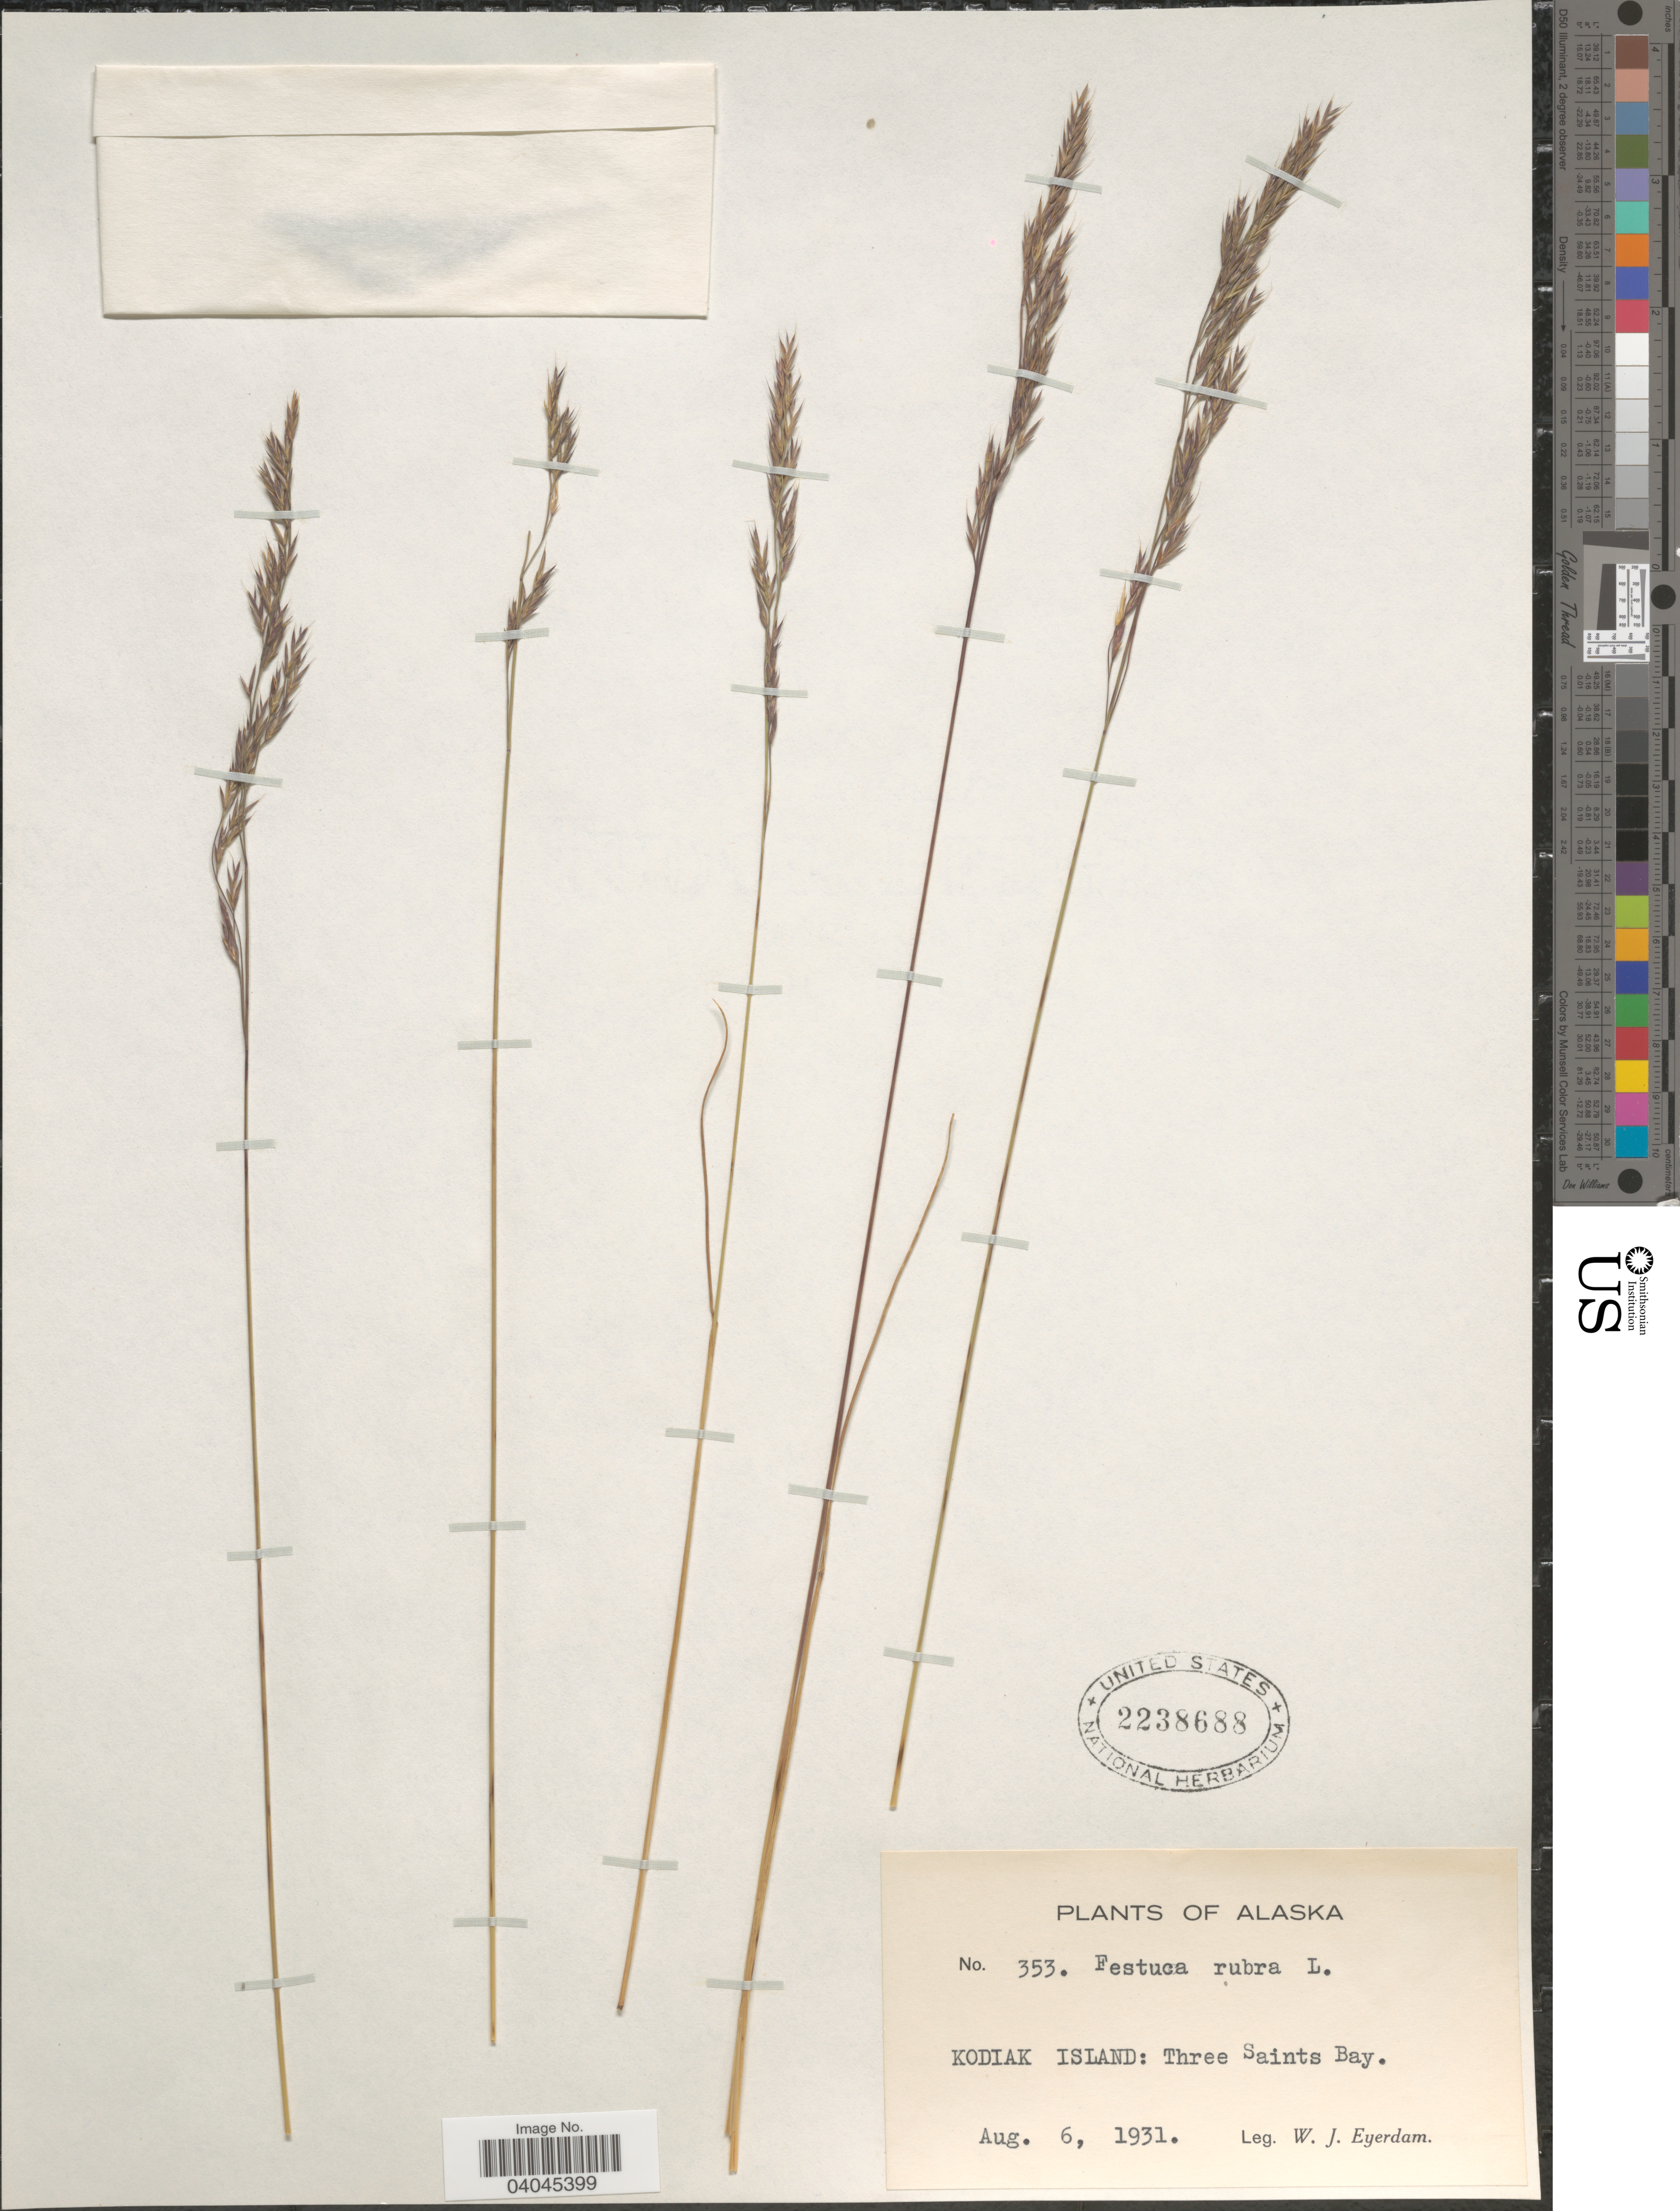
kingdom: Plantae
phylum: Tracheophyta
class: Liliopsida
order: Poales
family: Poaceae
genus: Festuca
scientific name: Festuca rubra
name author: L.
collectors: W. J. Eyerdam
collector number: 353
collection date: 1931-08-06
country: United States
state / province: Alaska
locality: Kodiak Island: Three Saints Bay.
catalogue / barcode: US 2238688